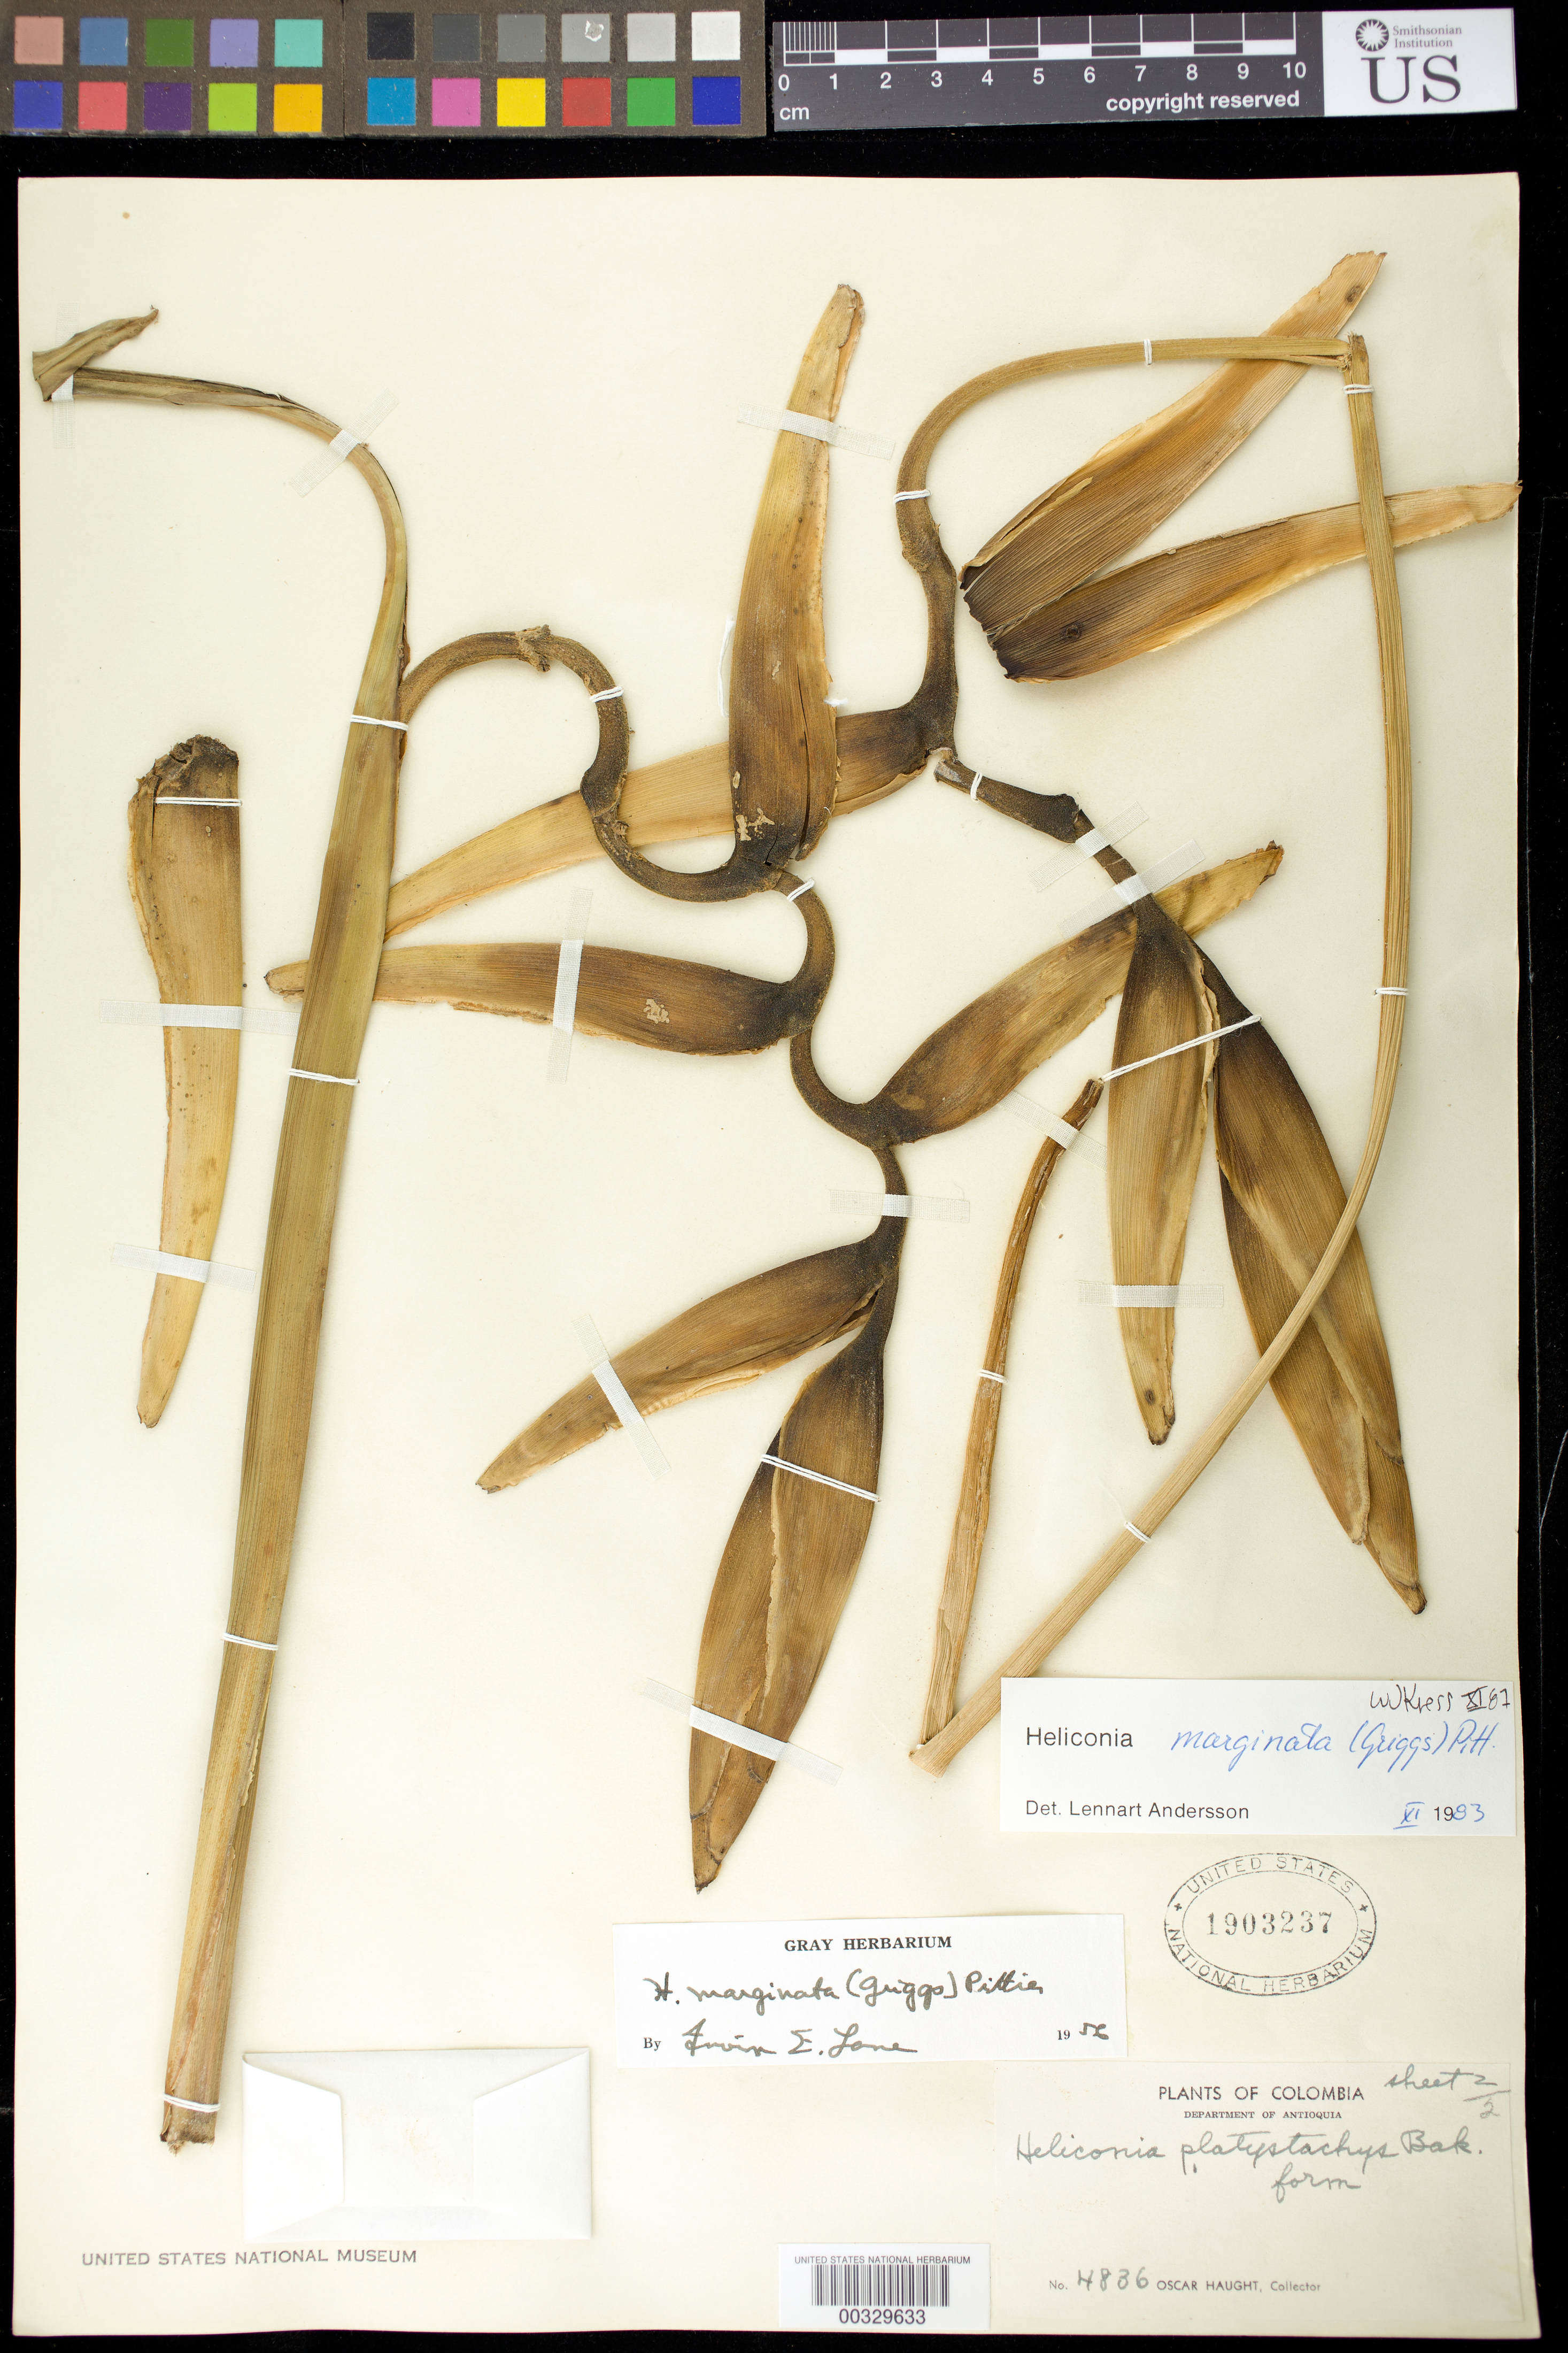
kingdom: Plantae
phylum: Tracheophyta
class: Liliopsida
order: Zingiberales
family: Heliconiaceae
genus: Heliconia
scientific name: Heliconia marginata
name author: (R.F. Griggs) Pittier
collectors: O. L. Haught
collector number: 4836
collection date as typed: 13 May 1946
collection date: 1946-05-13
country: Colombia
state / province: Antioquia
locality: Turbo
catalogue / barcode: US 1903237